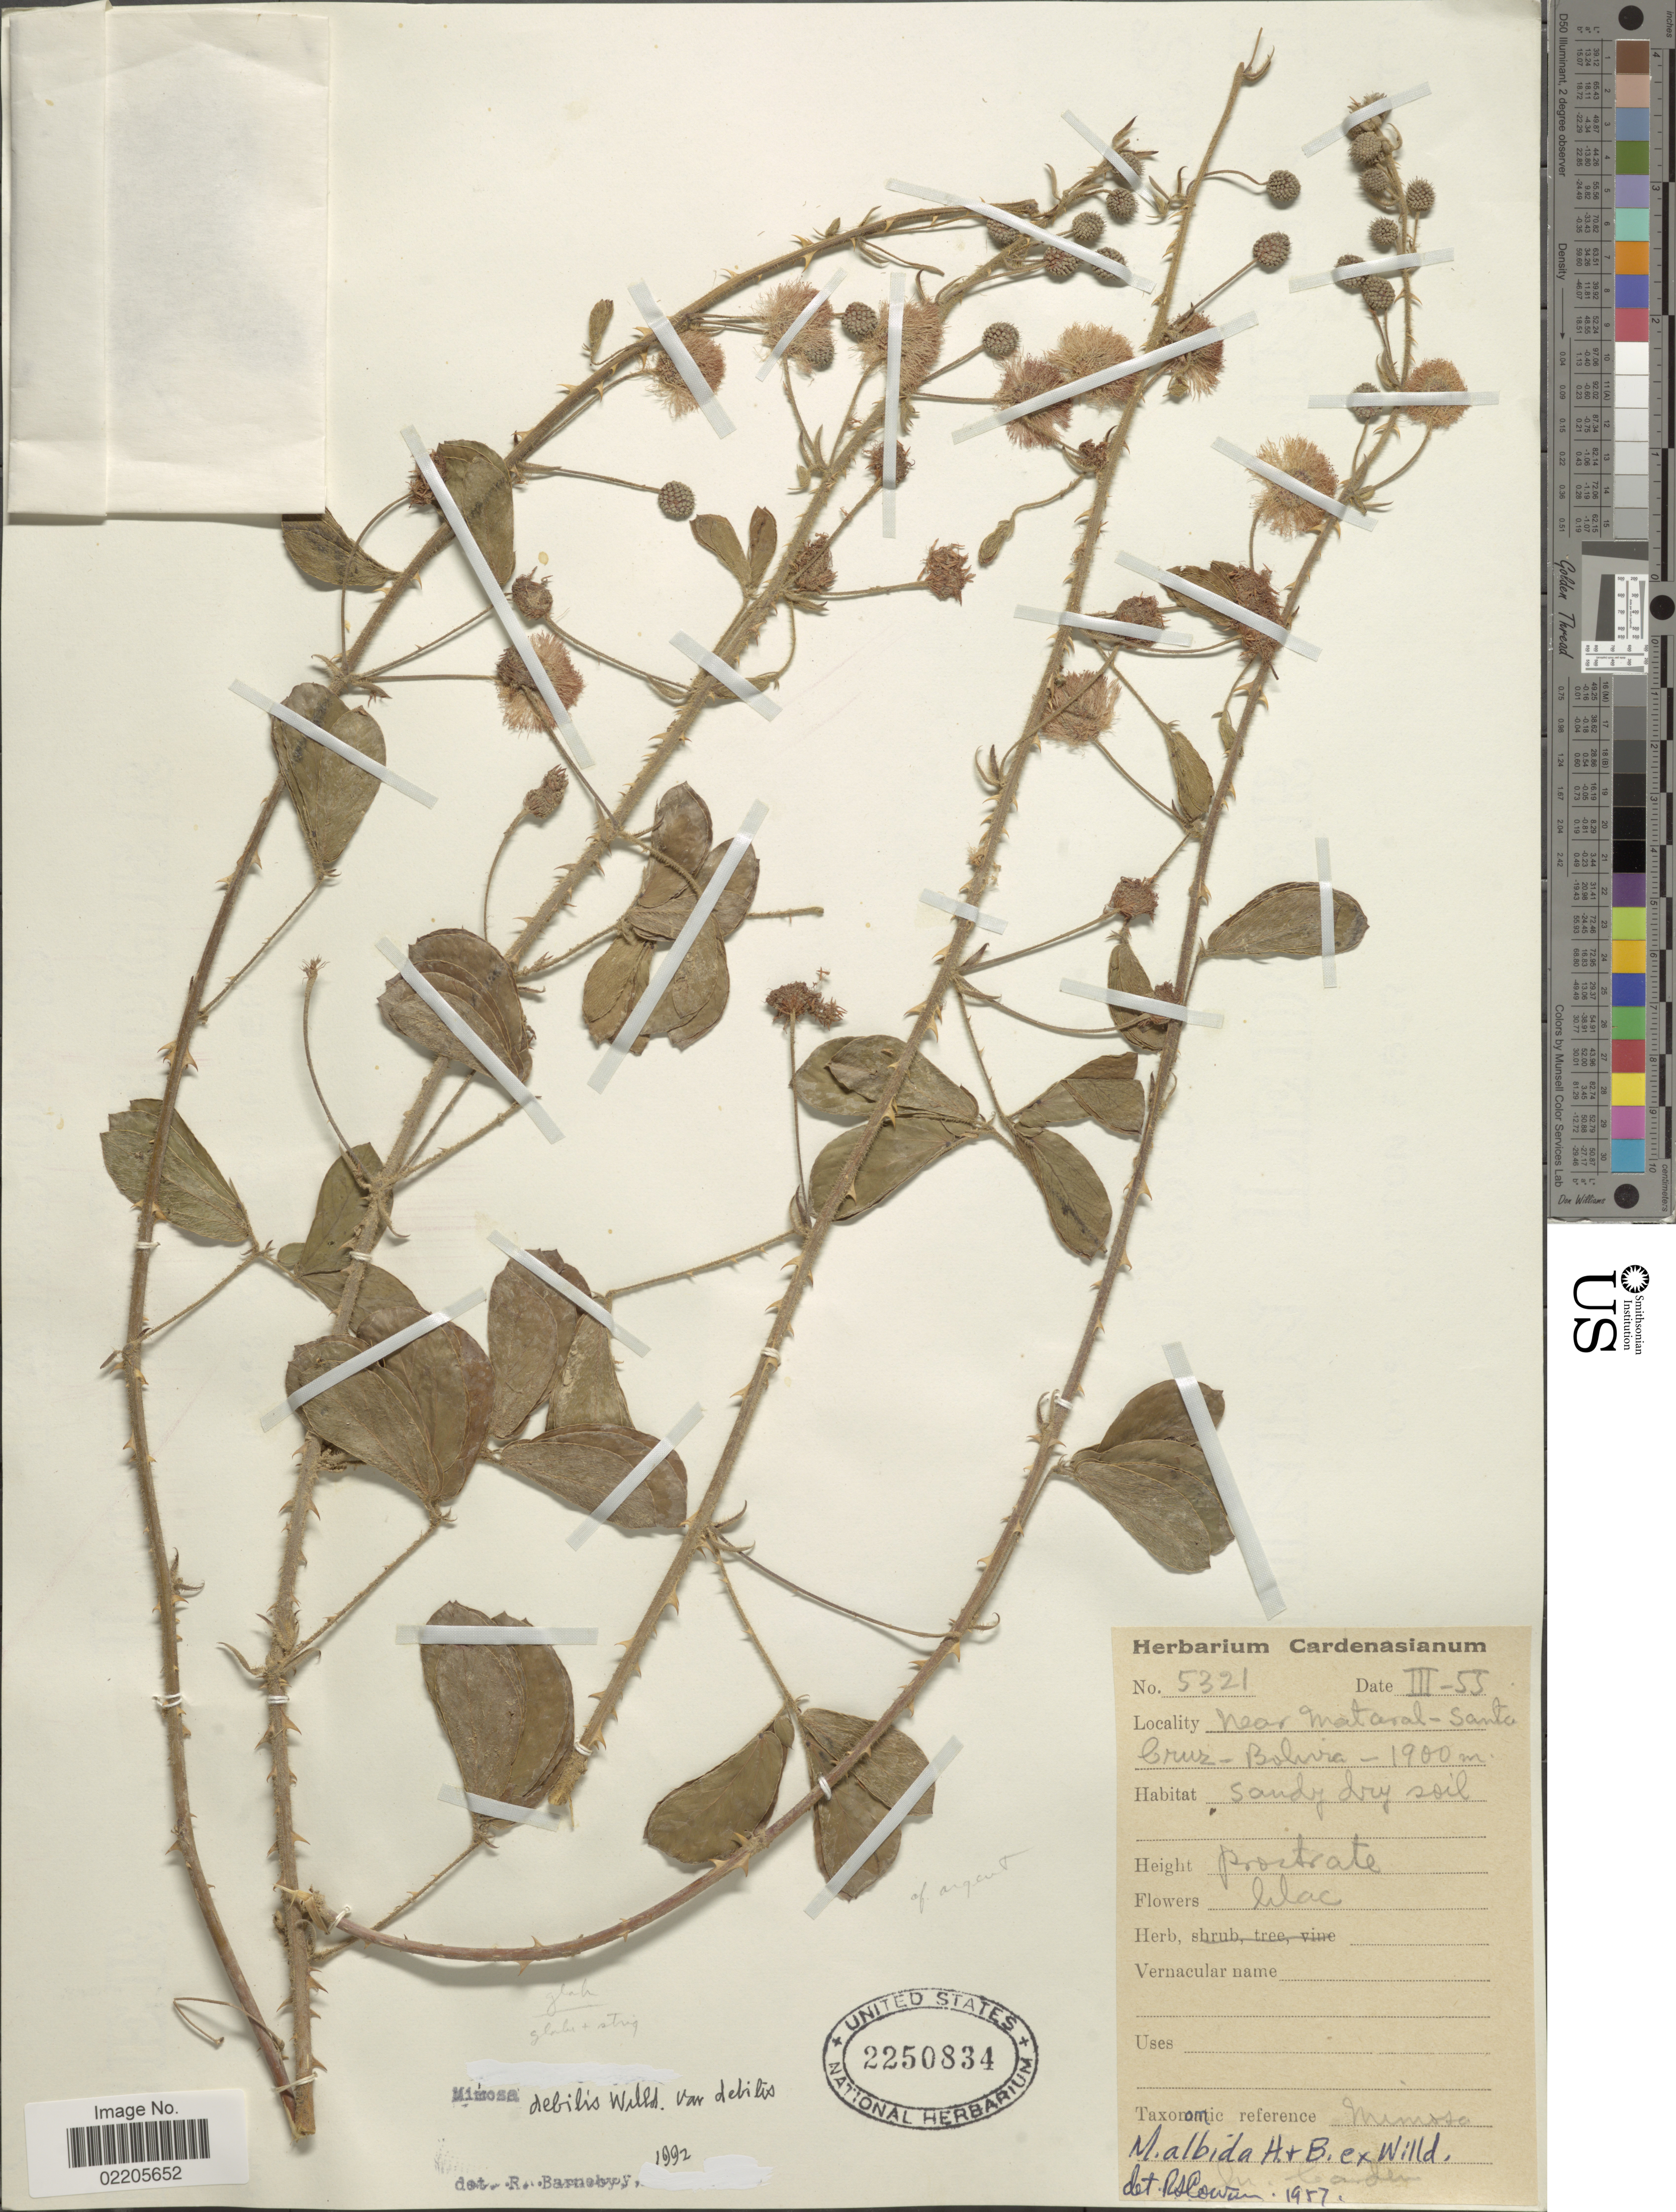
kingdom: Plantae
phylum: Tracheophyta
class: Magnoliopsida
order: Fabales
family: Fabaceae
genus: Mimosa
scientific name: Mimosa debilis var. debilis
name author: Humb. & Bonpl. ex Willd.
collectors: ex herb. Cardenasianum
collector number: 5321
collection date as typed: Transcribed d/m/y: /3/55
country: Bolivia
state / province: Santa Cruz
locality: Near Mataral - Santa Cruz - Bolivia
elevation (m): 1900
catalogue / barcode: US 2250834